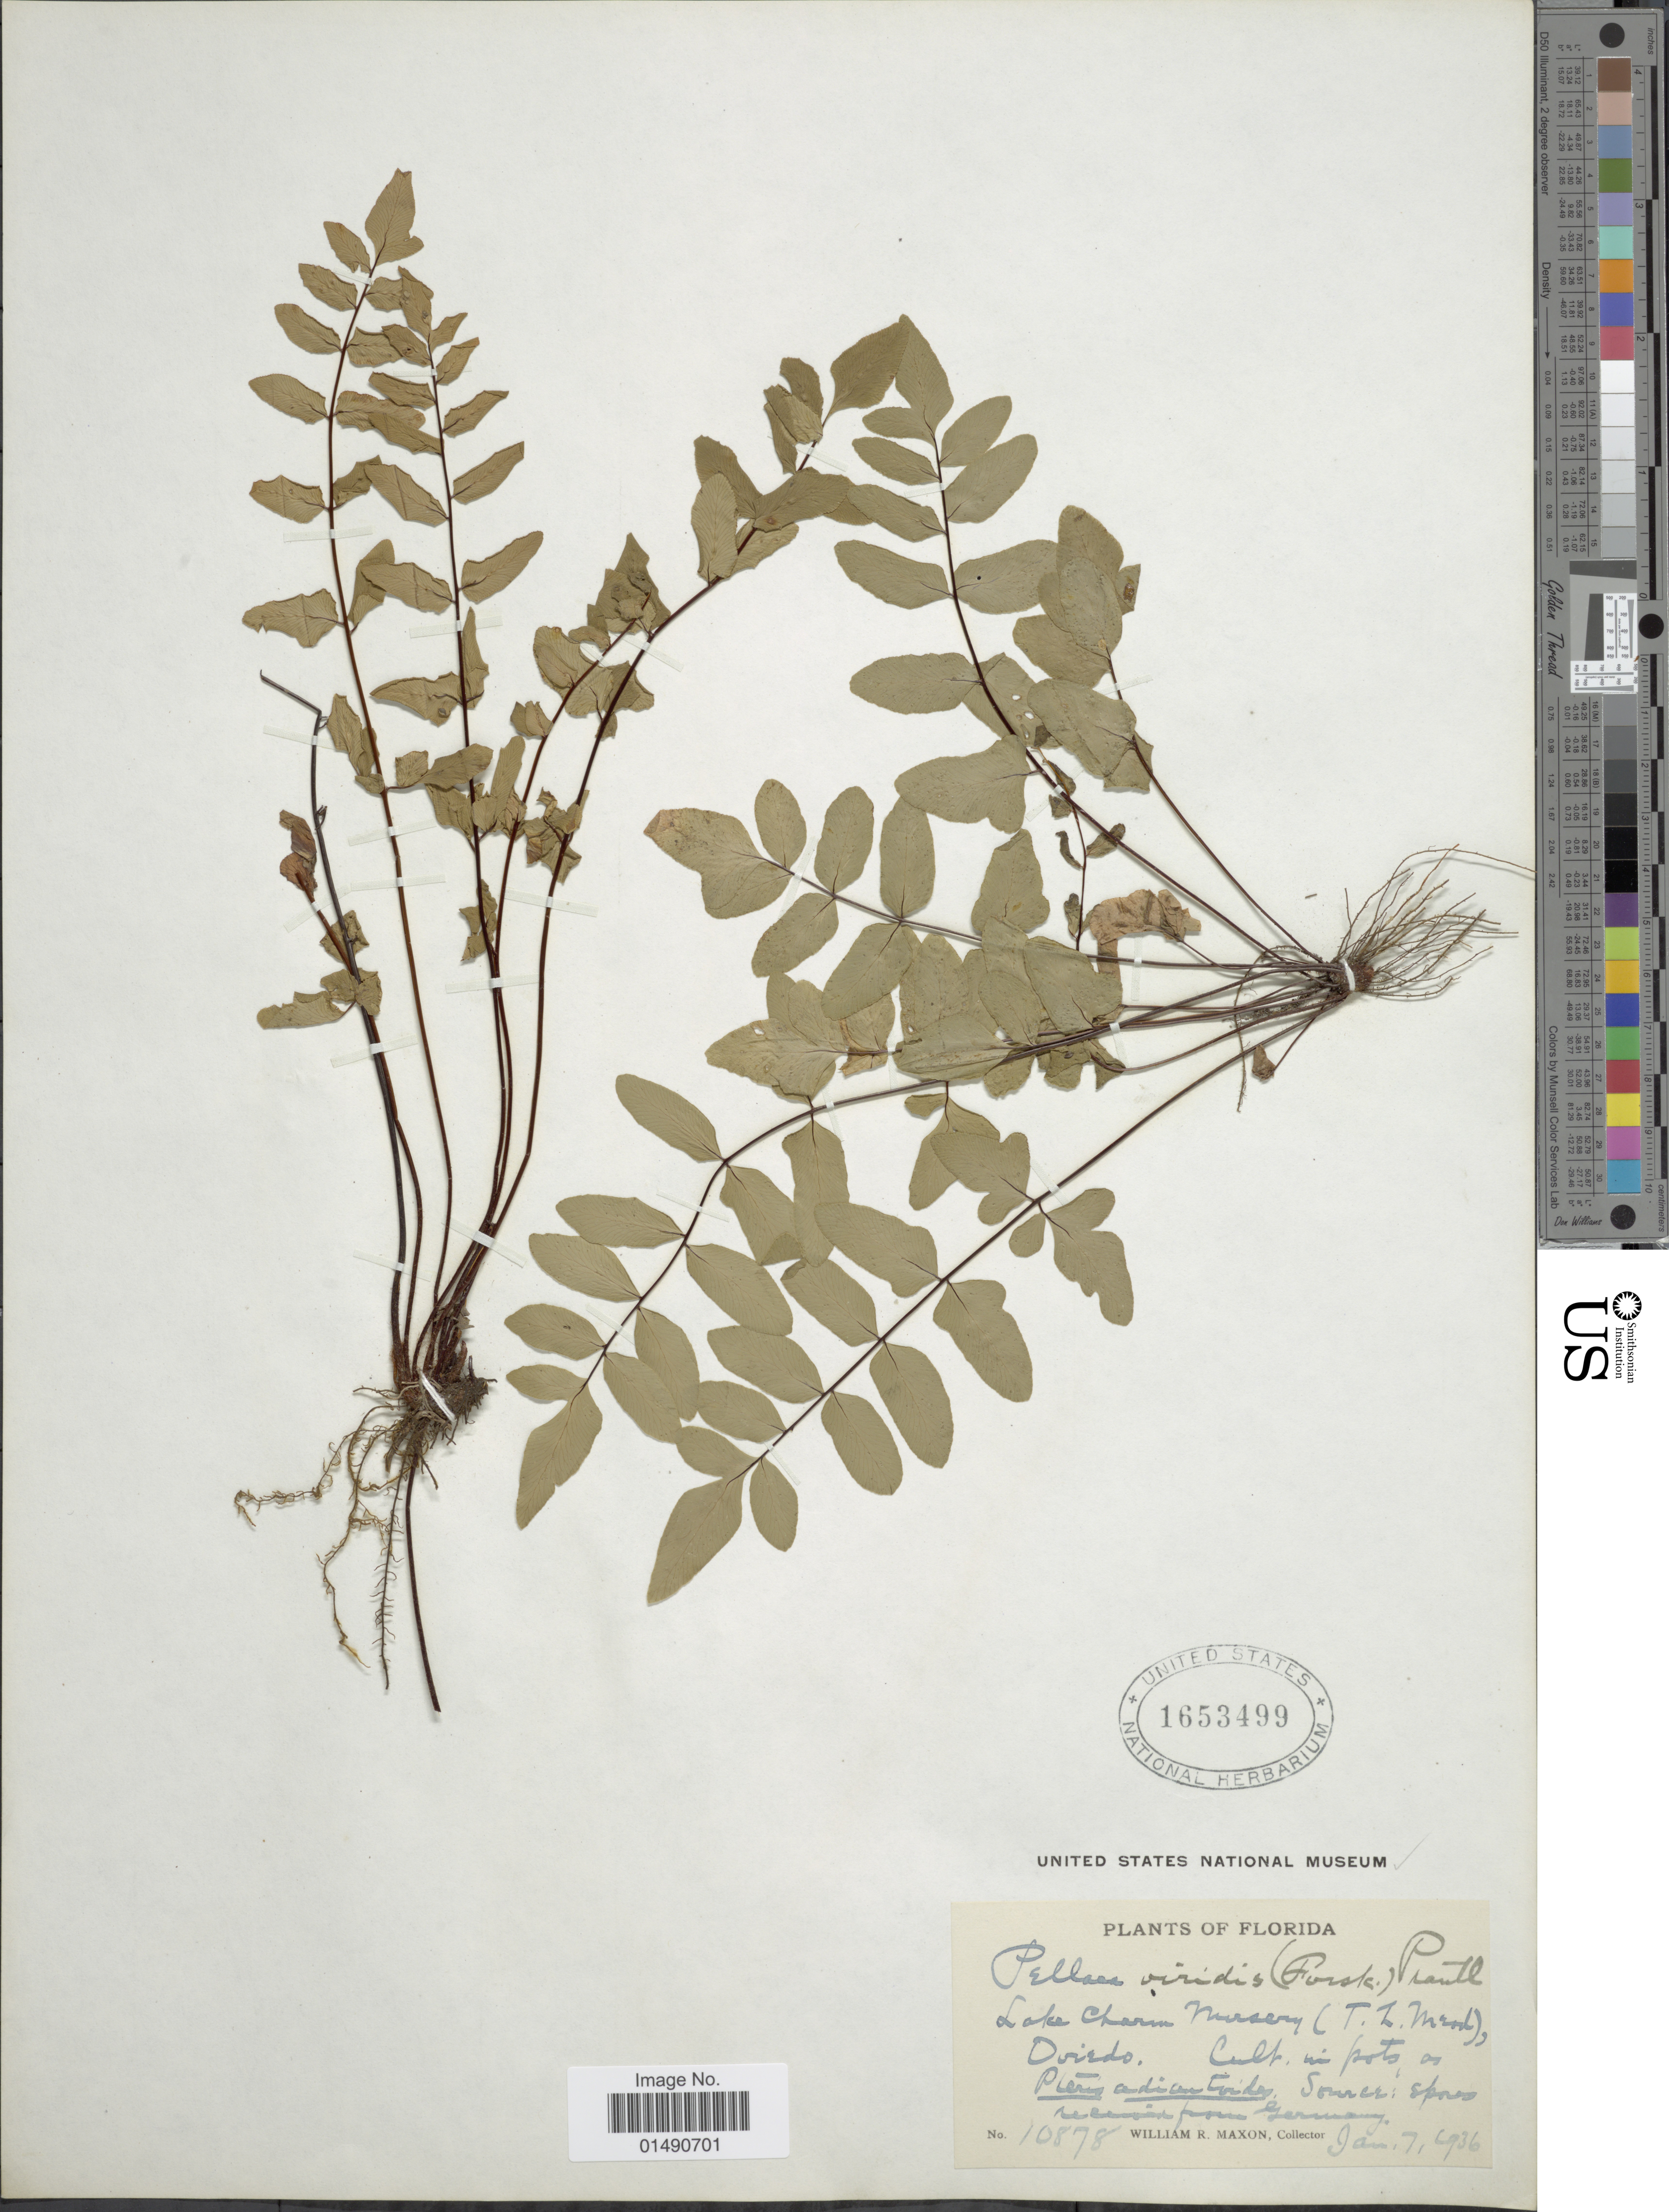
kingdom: Plantae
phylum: Tracheophyta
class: Polypodiopsida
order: Polypodiales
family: Pteridaceae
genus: Pellaea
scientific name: Pellaea viridis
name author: (Forssk.) Prantl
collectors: W. R. Maxon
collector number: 10878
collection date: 1936-01-07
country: United States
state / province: Florida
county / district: Seminole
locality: Lake Charm Nursery (T. L. Mead), Oviedo.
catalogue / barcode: US 1653499